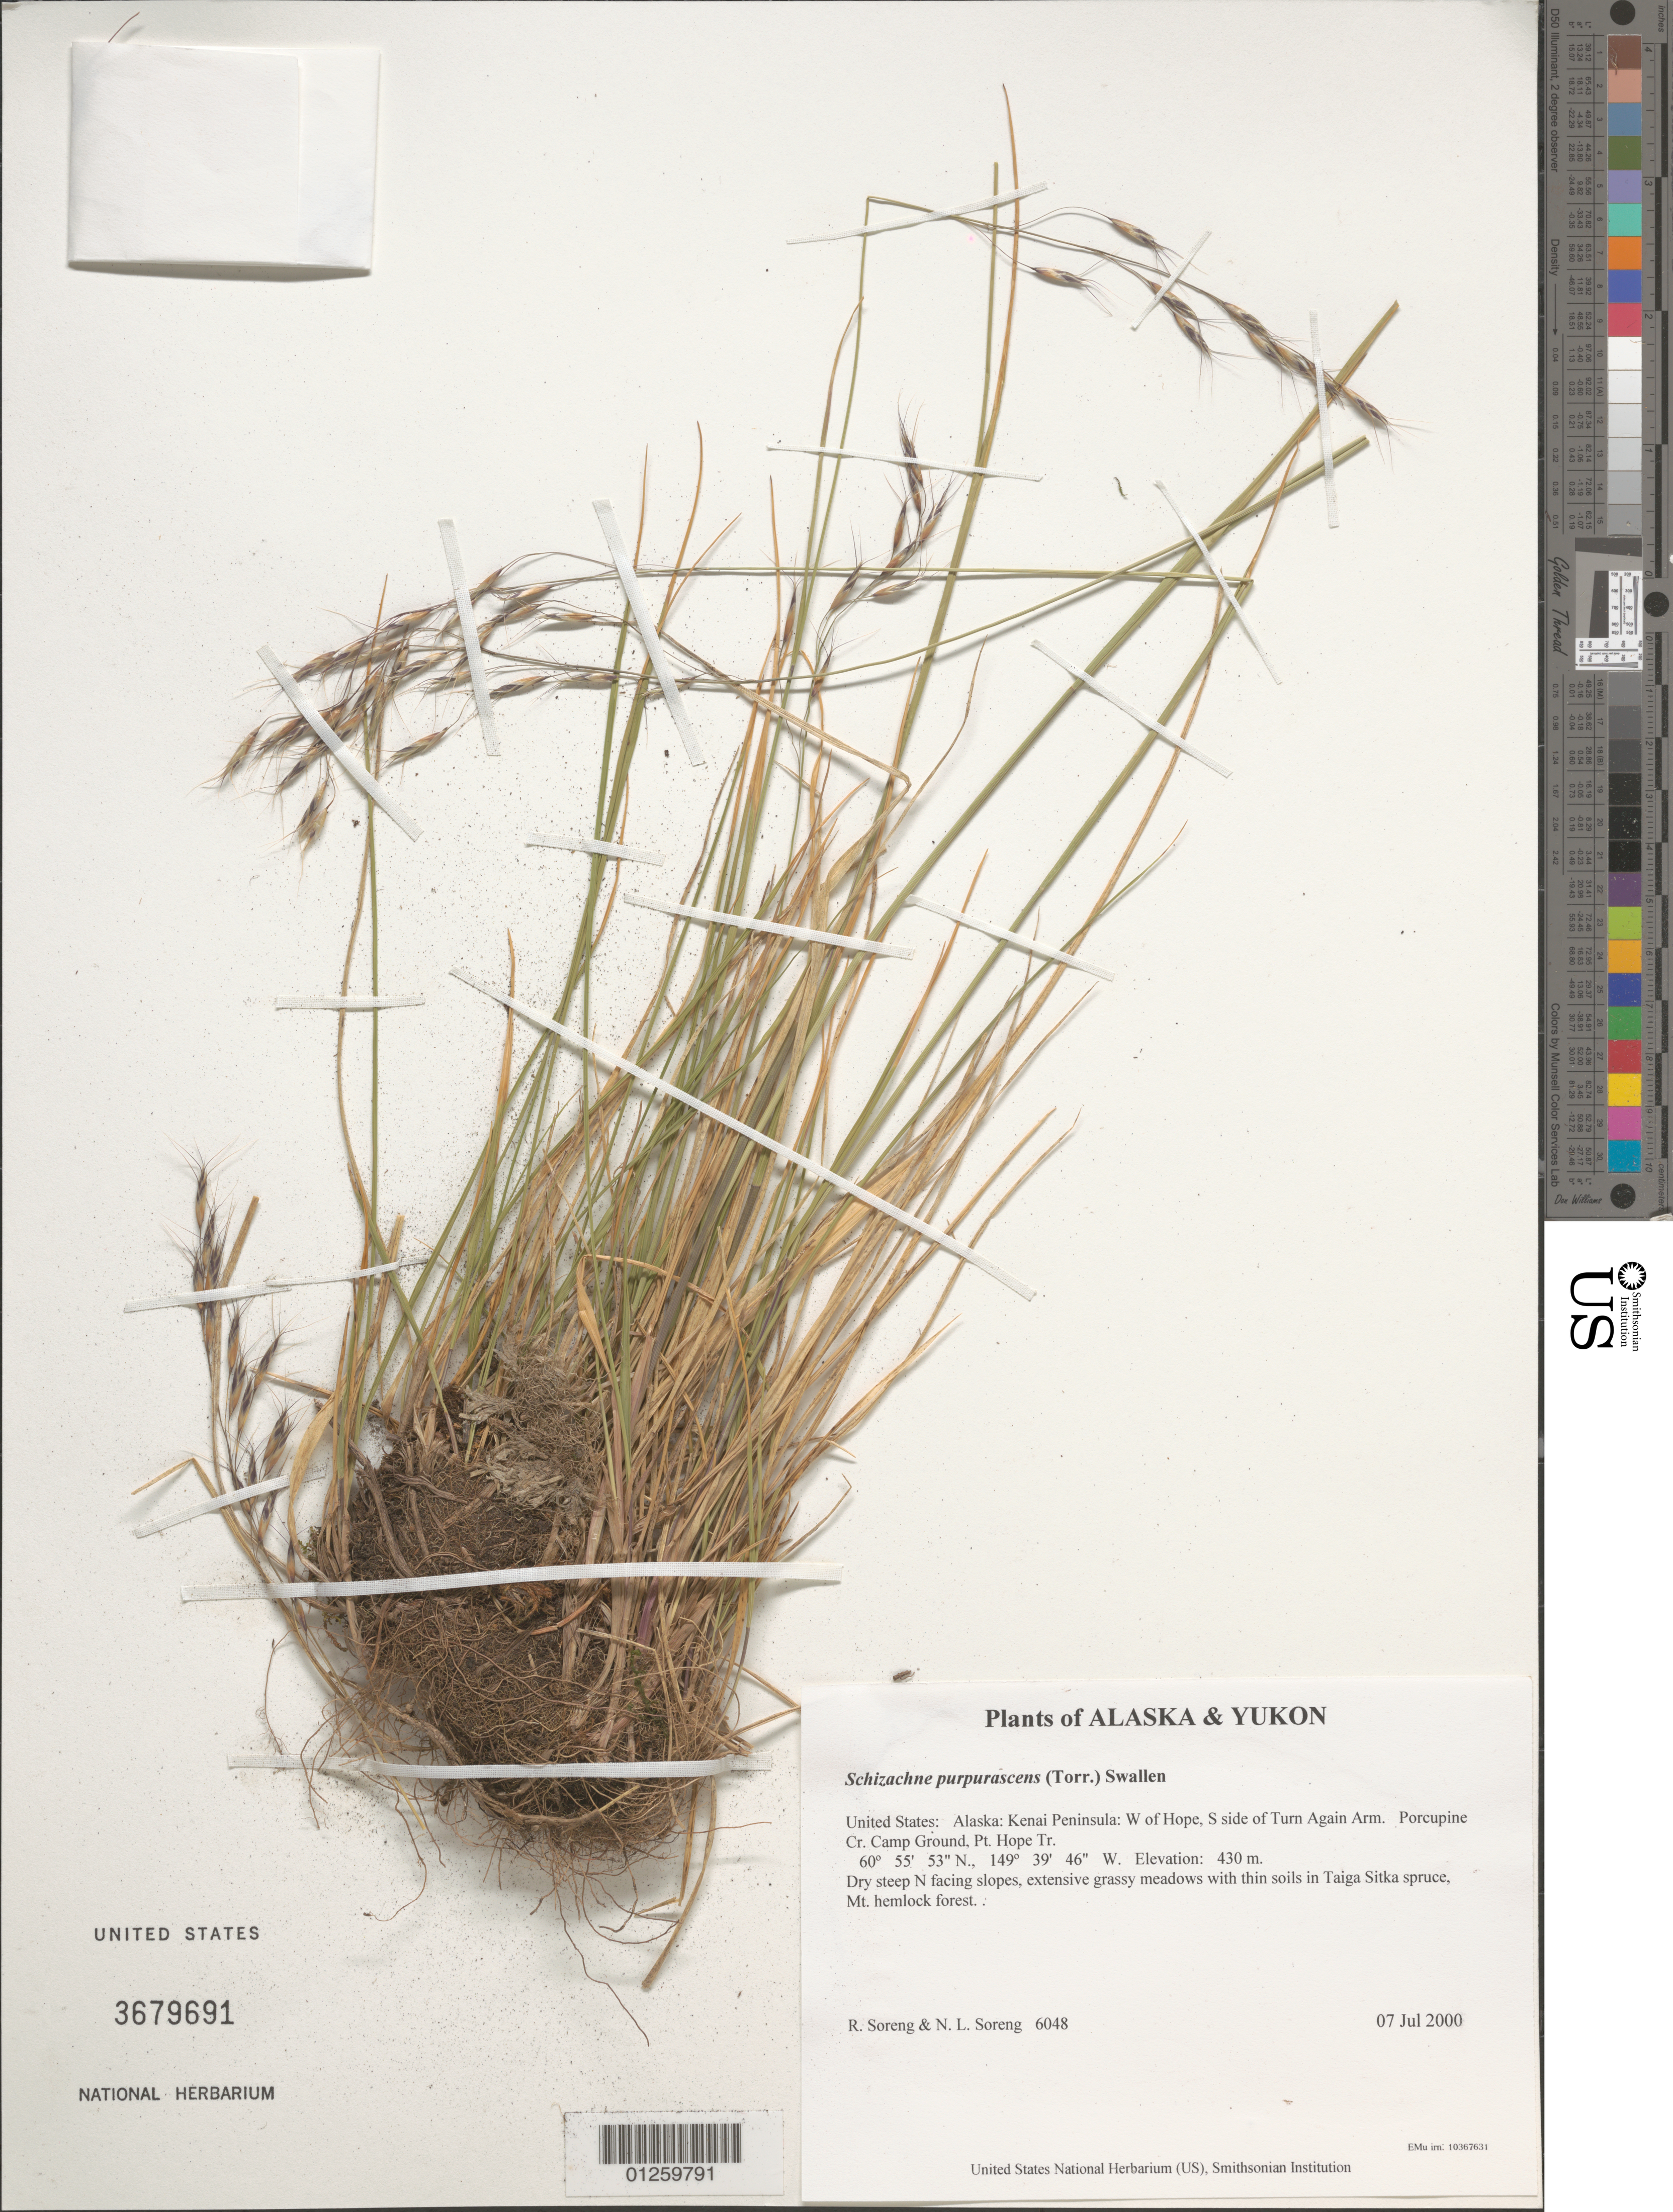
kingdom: Plantae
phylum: Tracheophyta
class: Liliopsida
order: Poales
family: Poaceae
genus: Schizachne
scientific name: Schizachne purpurascens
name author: (Torr.) Swallen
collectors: R. J. Soreng & N. L. Soreng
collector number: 6048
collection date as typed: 07 Jul 2000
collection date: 2000-07-07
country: United States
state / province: Alaska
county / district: Kenai Peninsula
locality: W of Hope, S side of Turn Again Arm. Porcupine Cr. Camp Ground, Pt. Hope Tr.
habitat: Dry steep N facing slopes, extensive grassy meadows with thin soils in Taiga Sitka spruce, Mt. hemlock forest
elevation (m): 430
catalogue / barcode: US 3679691